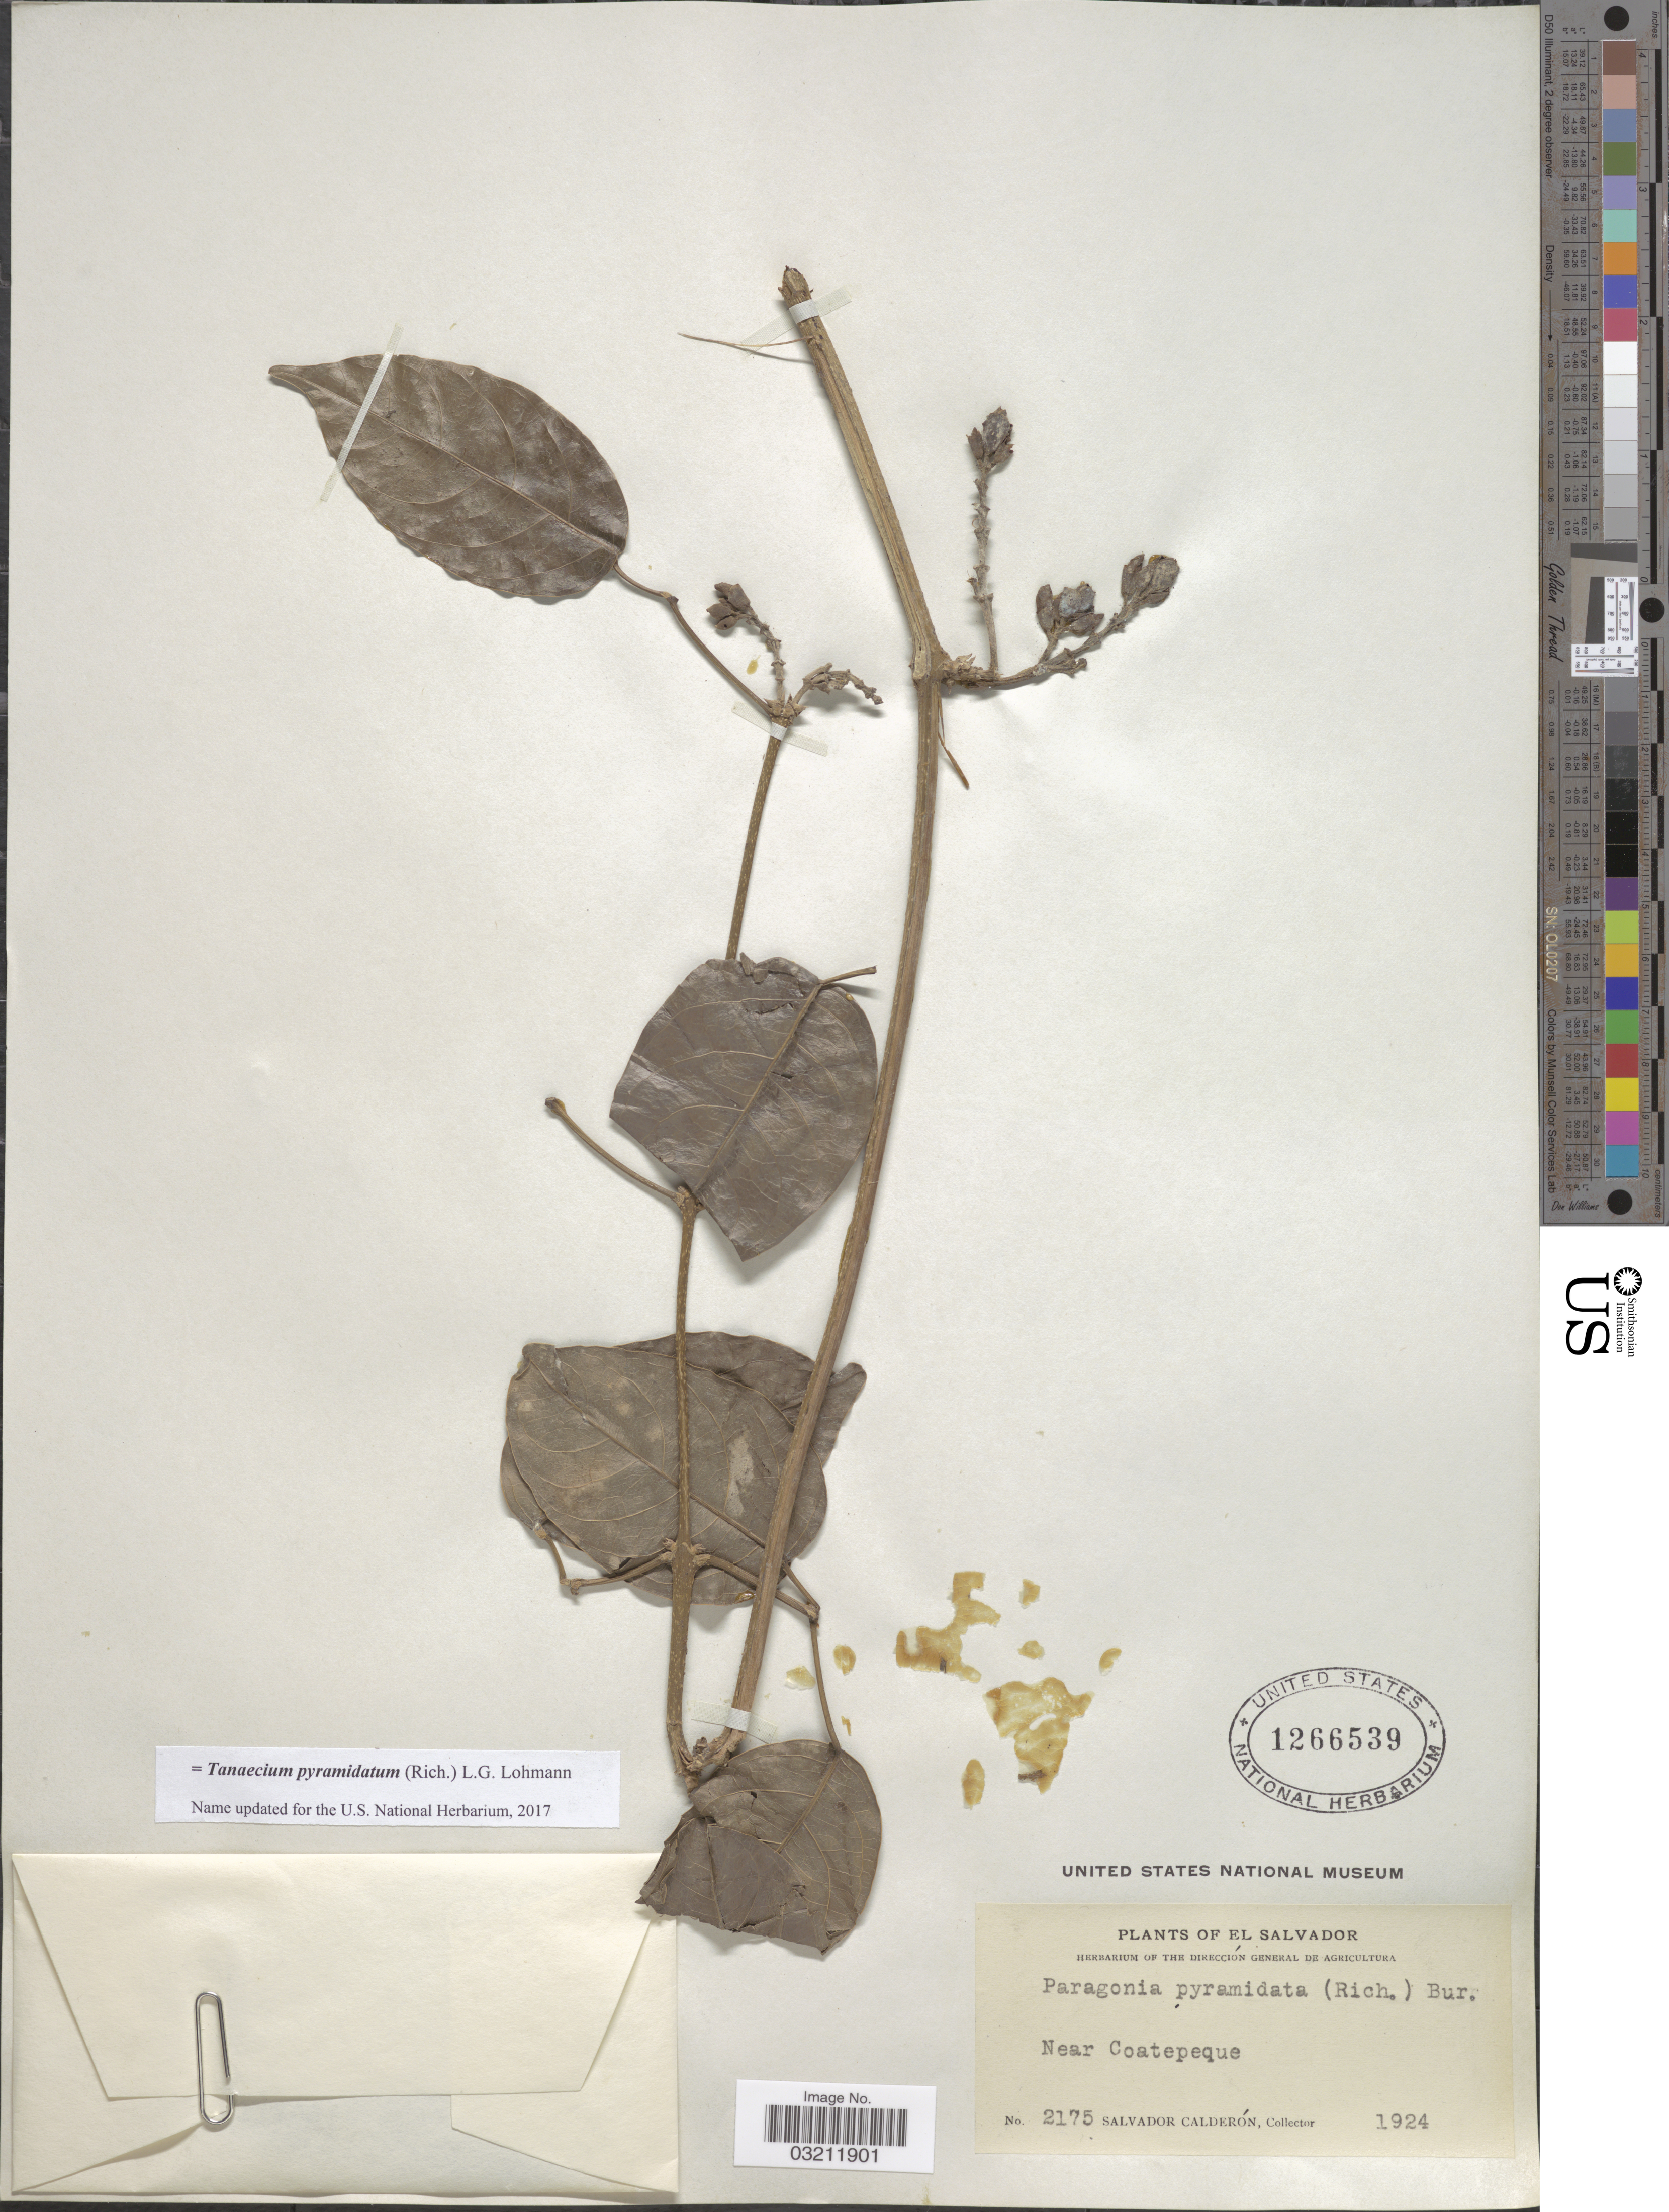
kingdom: Plantae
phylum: Tracheophyta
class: Magnoliopsida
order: Lamiales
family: Bignoniaceae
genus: Fridericia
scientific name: Fridericia sp.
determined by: Frazão, A.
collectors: S. Calderón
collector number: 2175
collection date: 1924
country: El Salvador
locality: Near Coatepeque.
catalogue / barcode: US 1266539